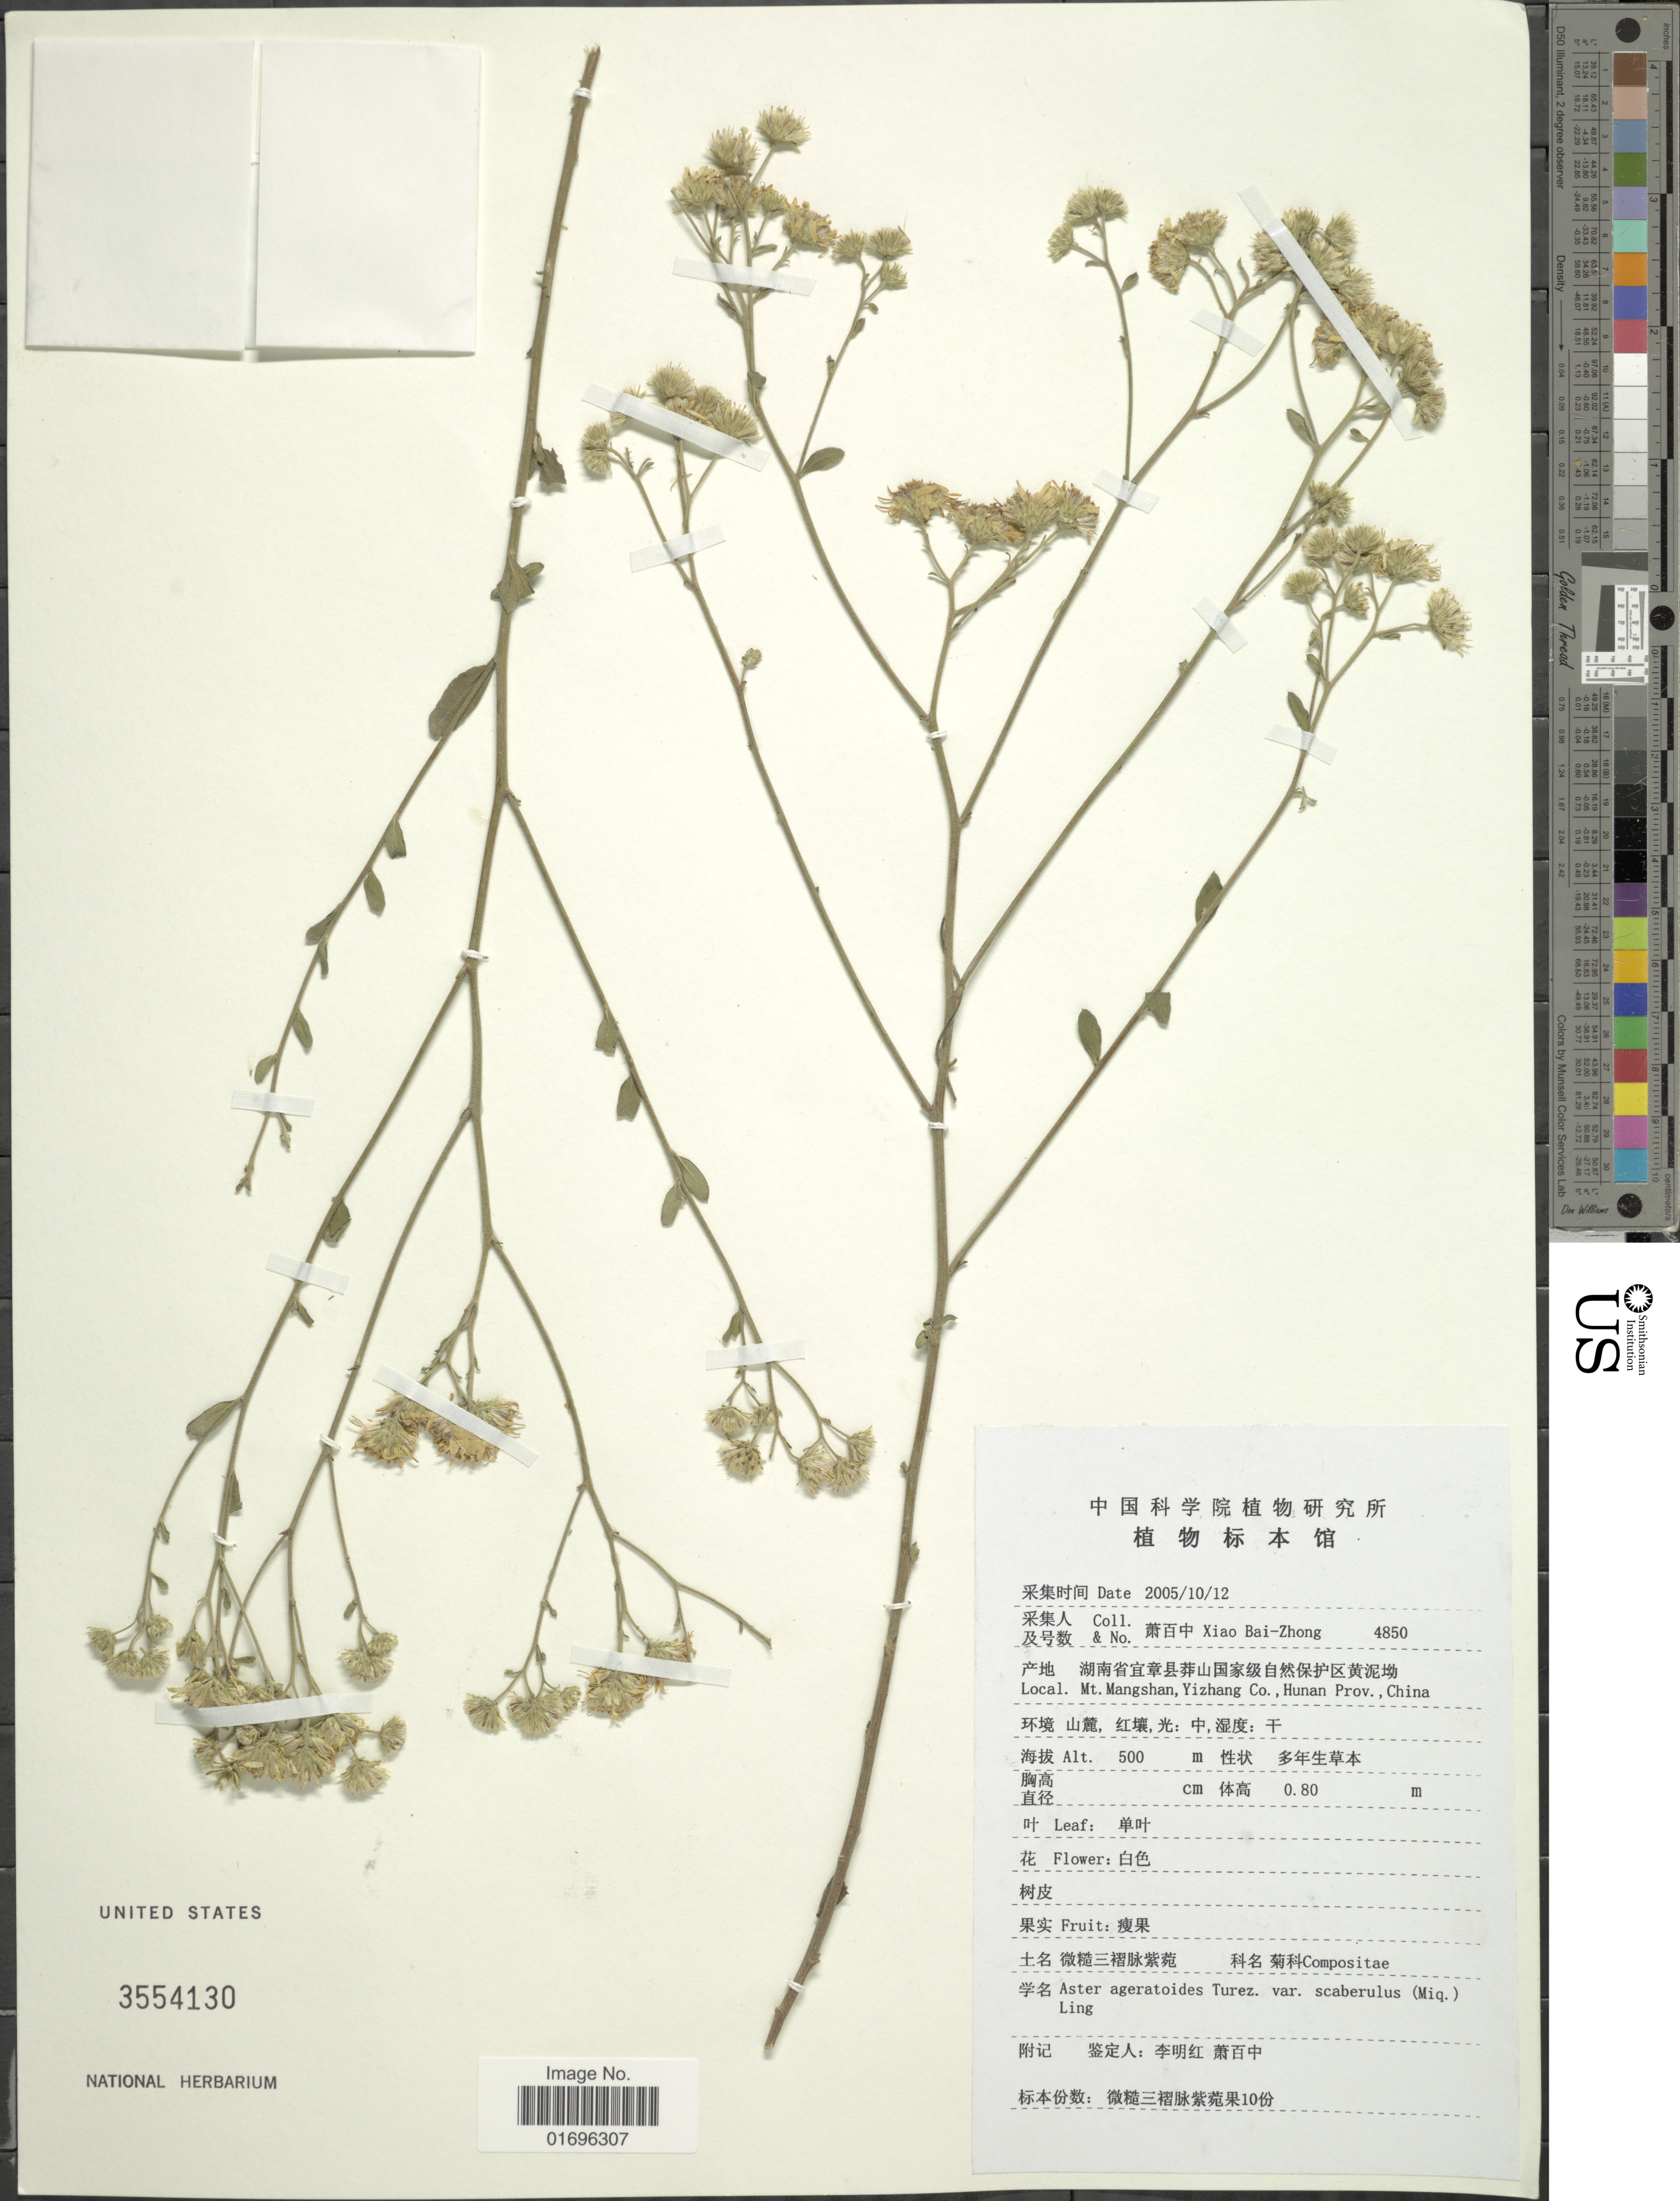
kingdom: Plantae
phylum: Tracheophyta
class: Magnoliopsida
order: Asterales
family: Asteraceae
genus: Aster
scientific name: Aster ageratoides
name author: Turcz.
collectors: B. Z. Xiao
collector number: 4850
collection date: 2005-10-12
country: China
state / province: Hunan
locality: Mt. Mangshan, Yizhang Co., Hunan Prov., China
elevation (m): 500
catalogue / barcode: US 3554130